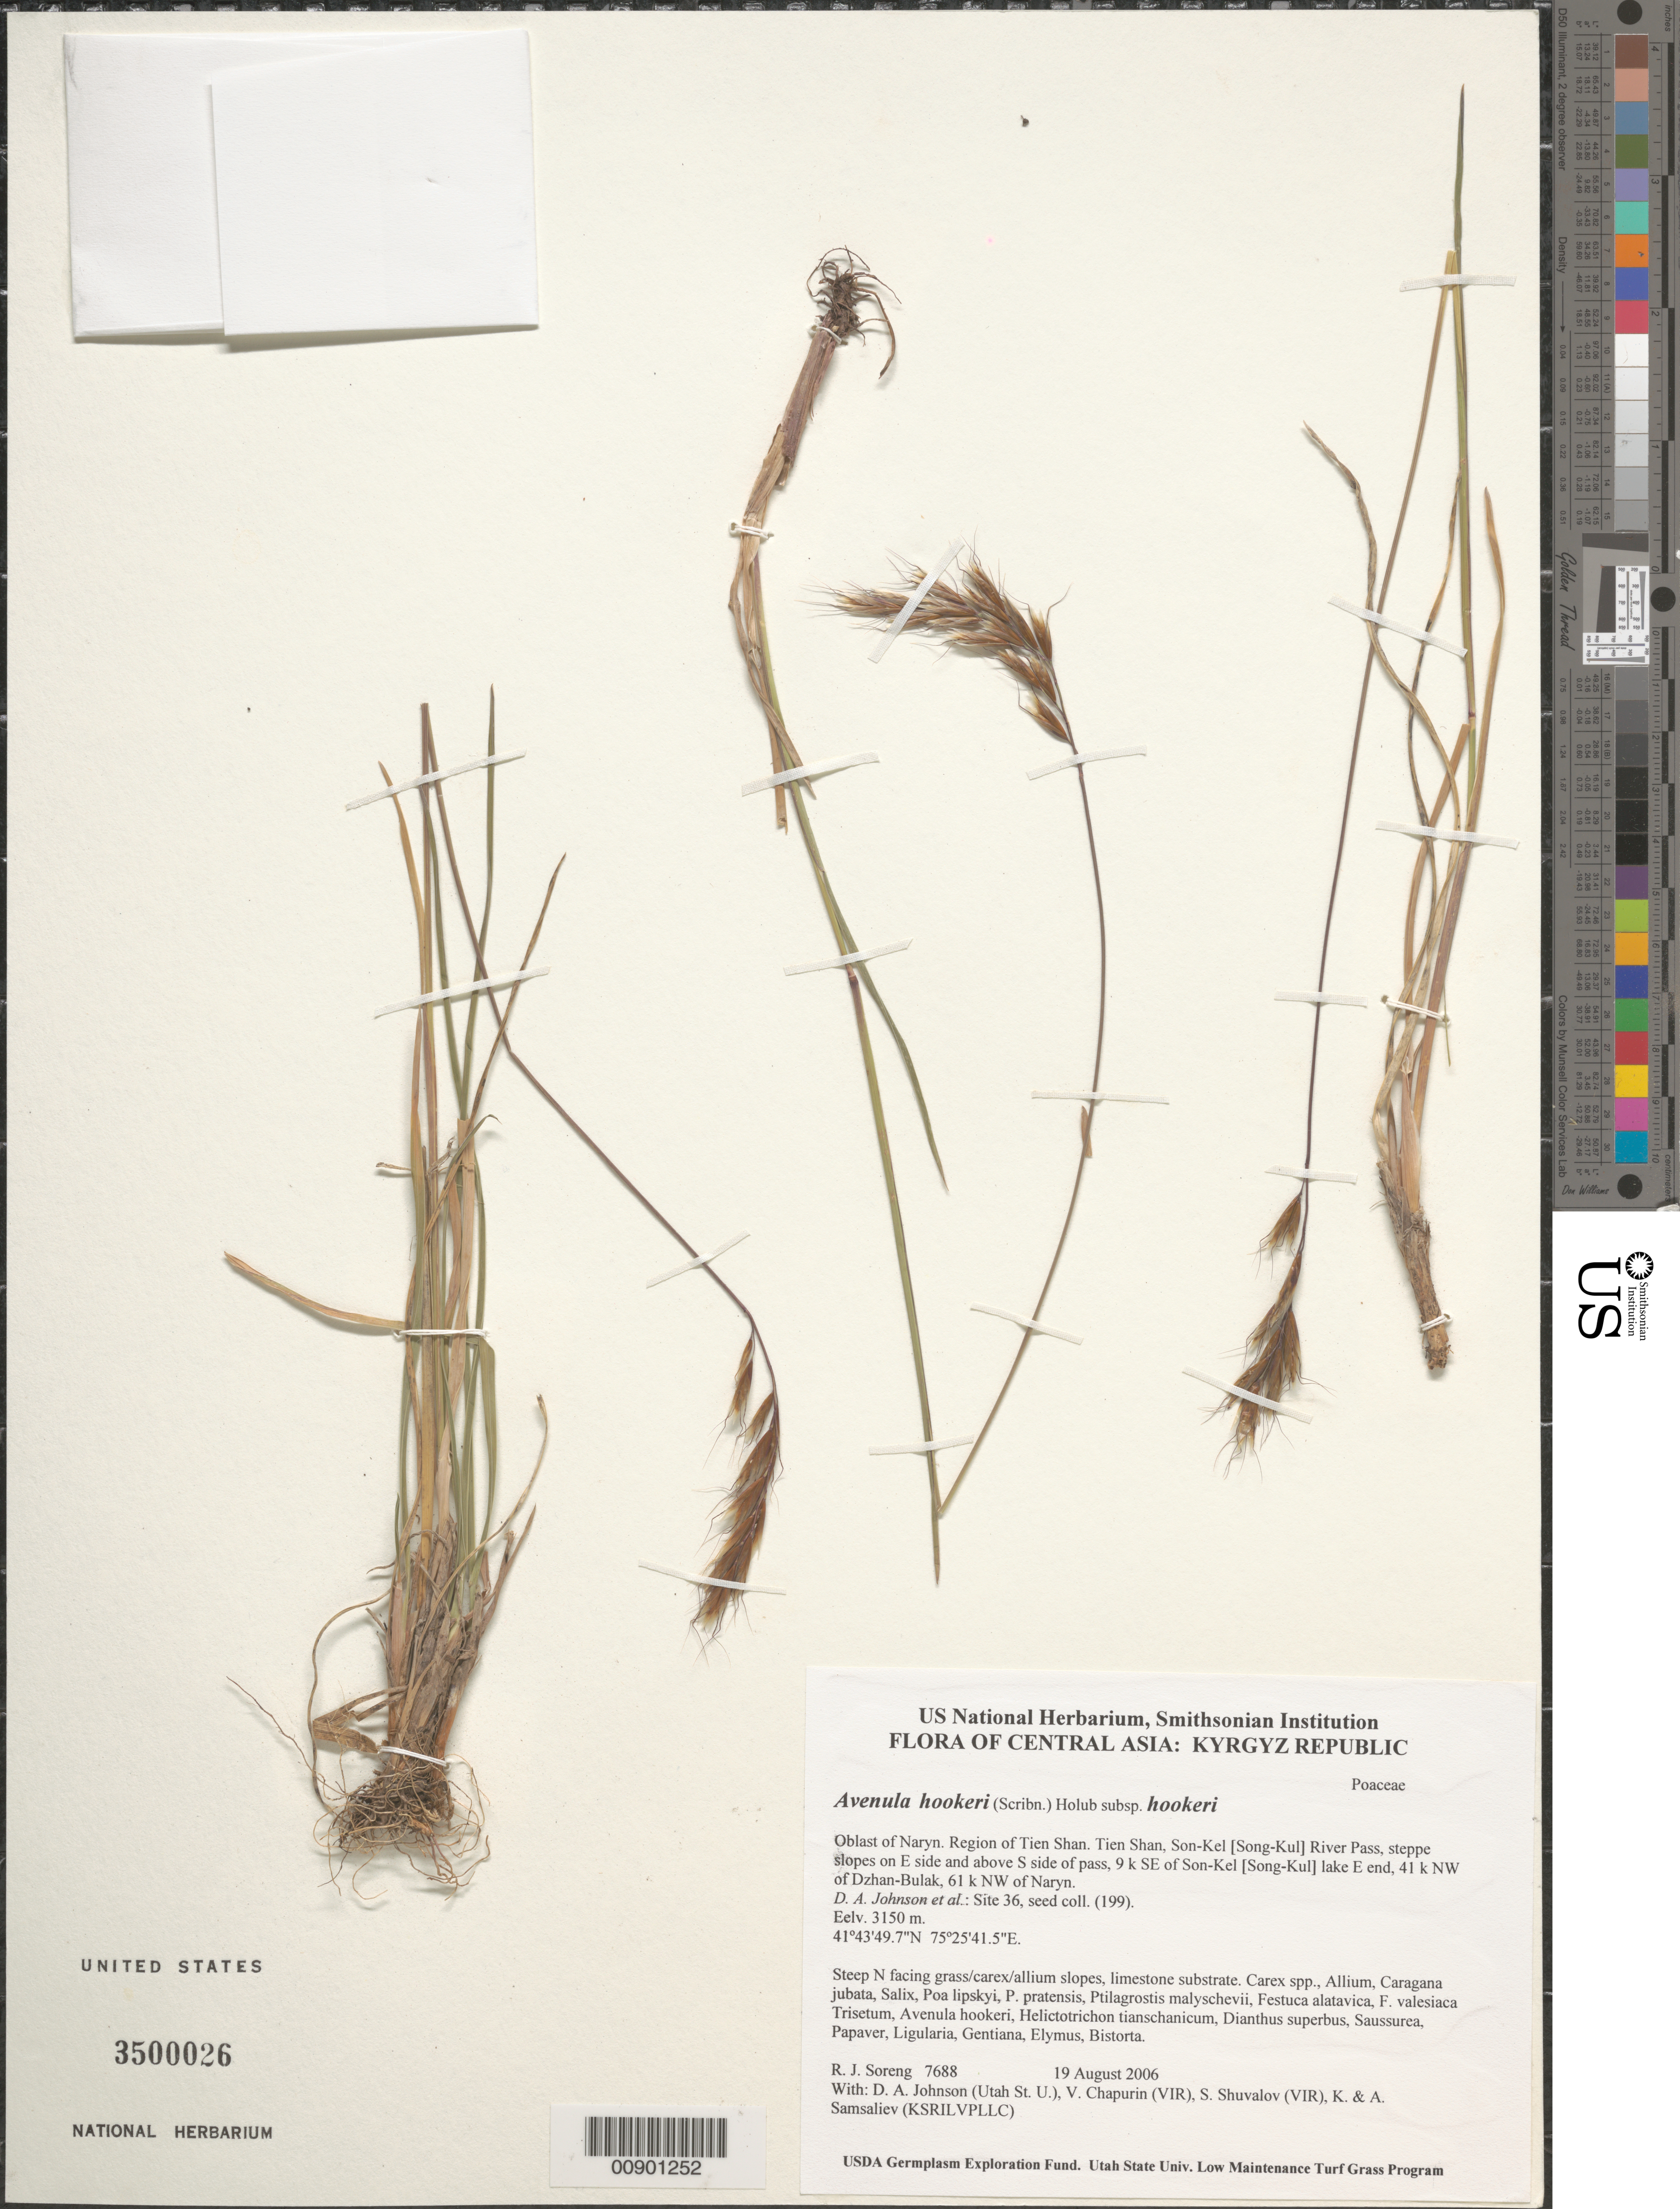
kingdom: Plantae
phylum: Tracheophyta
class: Liliopsida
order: Poales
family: Poaceae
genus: Helictochloa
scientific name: Helictochloa hookeri subsp. hookeri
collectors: R. J. Soreng, D. Johnson, S. Shuvalov, V. Chapurin, K. Samsaliev & A. Samsaliev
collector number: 7688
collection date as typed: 19 Aug 2006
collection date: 2006-08-19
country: Kyrgyzstan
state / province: Naryn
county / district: Tien Shan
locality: Tien Shan, Son-Kel River Pass, steppe slopes on E side and above S side of pass, 9 km SE of Son-Kel lake E end, 41 km NW of Dzhan-Bulak, 61 km NW of Naryn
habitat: Steep N facing grass/carex/allium slopes, limestone substrate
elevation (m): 3150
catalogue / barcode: US 3500026